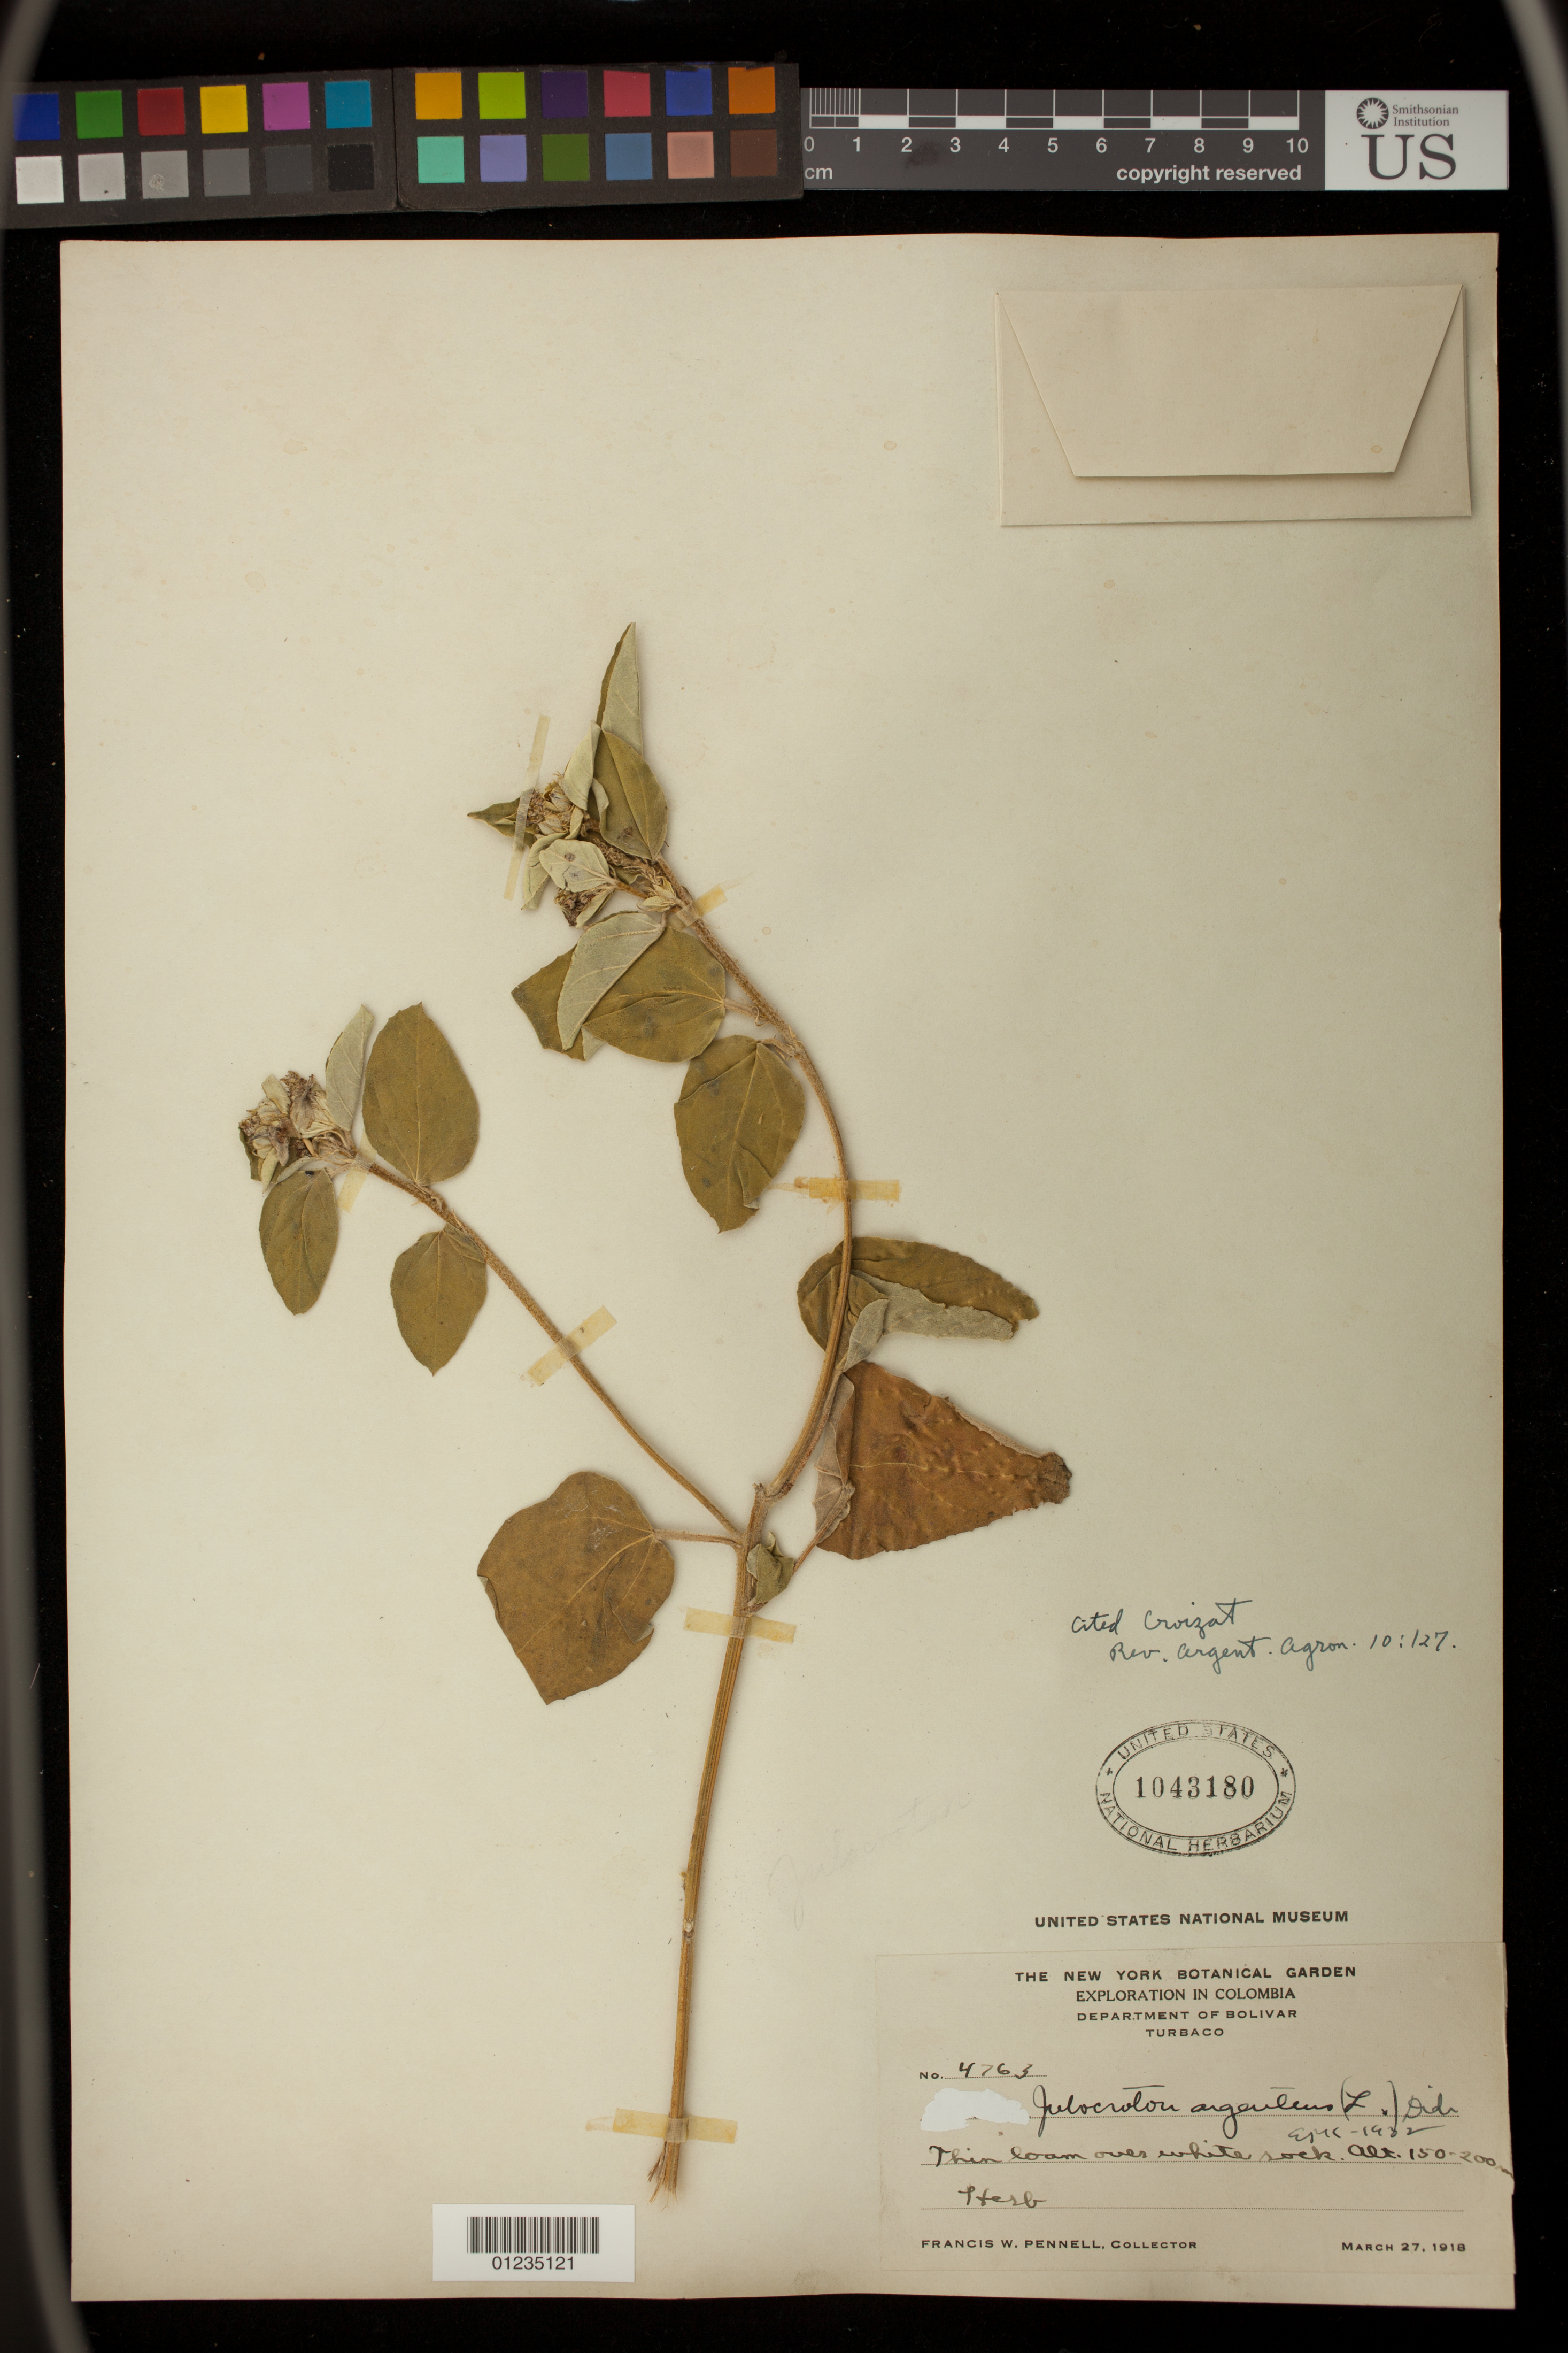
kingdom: Plantae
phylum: Tracheophyta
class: Magnoliopsida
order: Malpighiales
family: Euphorbiaceae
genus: Julocroton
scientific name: Julocroton argenteus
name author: (L.) Didr.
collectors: F. W. Pennell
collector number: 4763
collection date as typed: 27 Mar 1918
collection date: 1918-03-27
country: Colombia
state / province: Bolívar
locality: Turbaco.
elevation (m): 150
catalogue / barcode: US 1043180